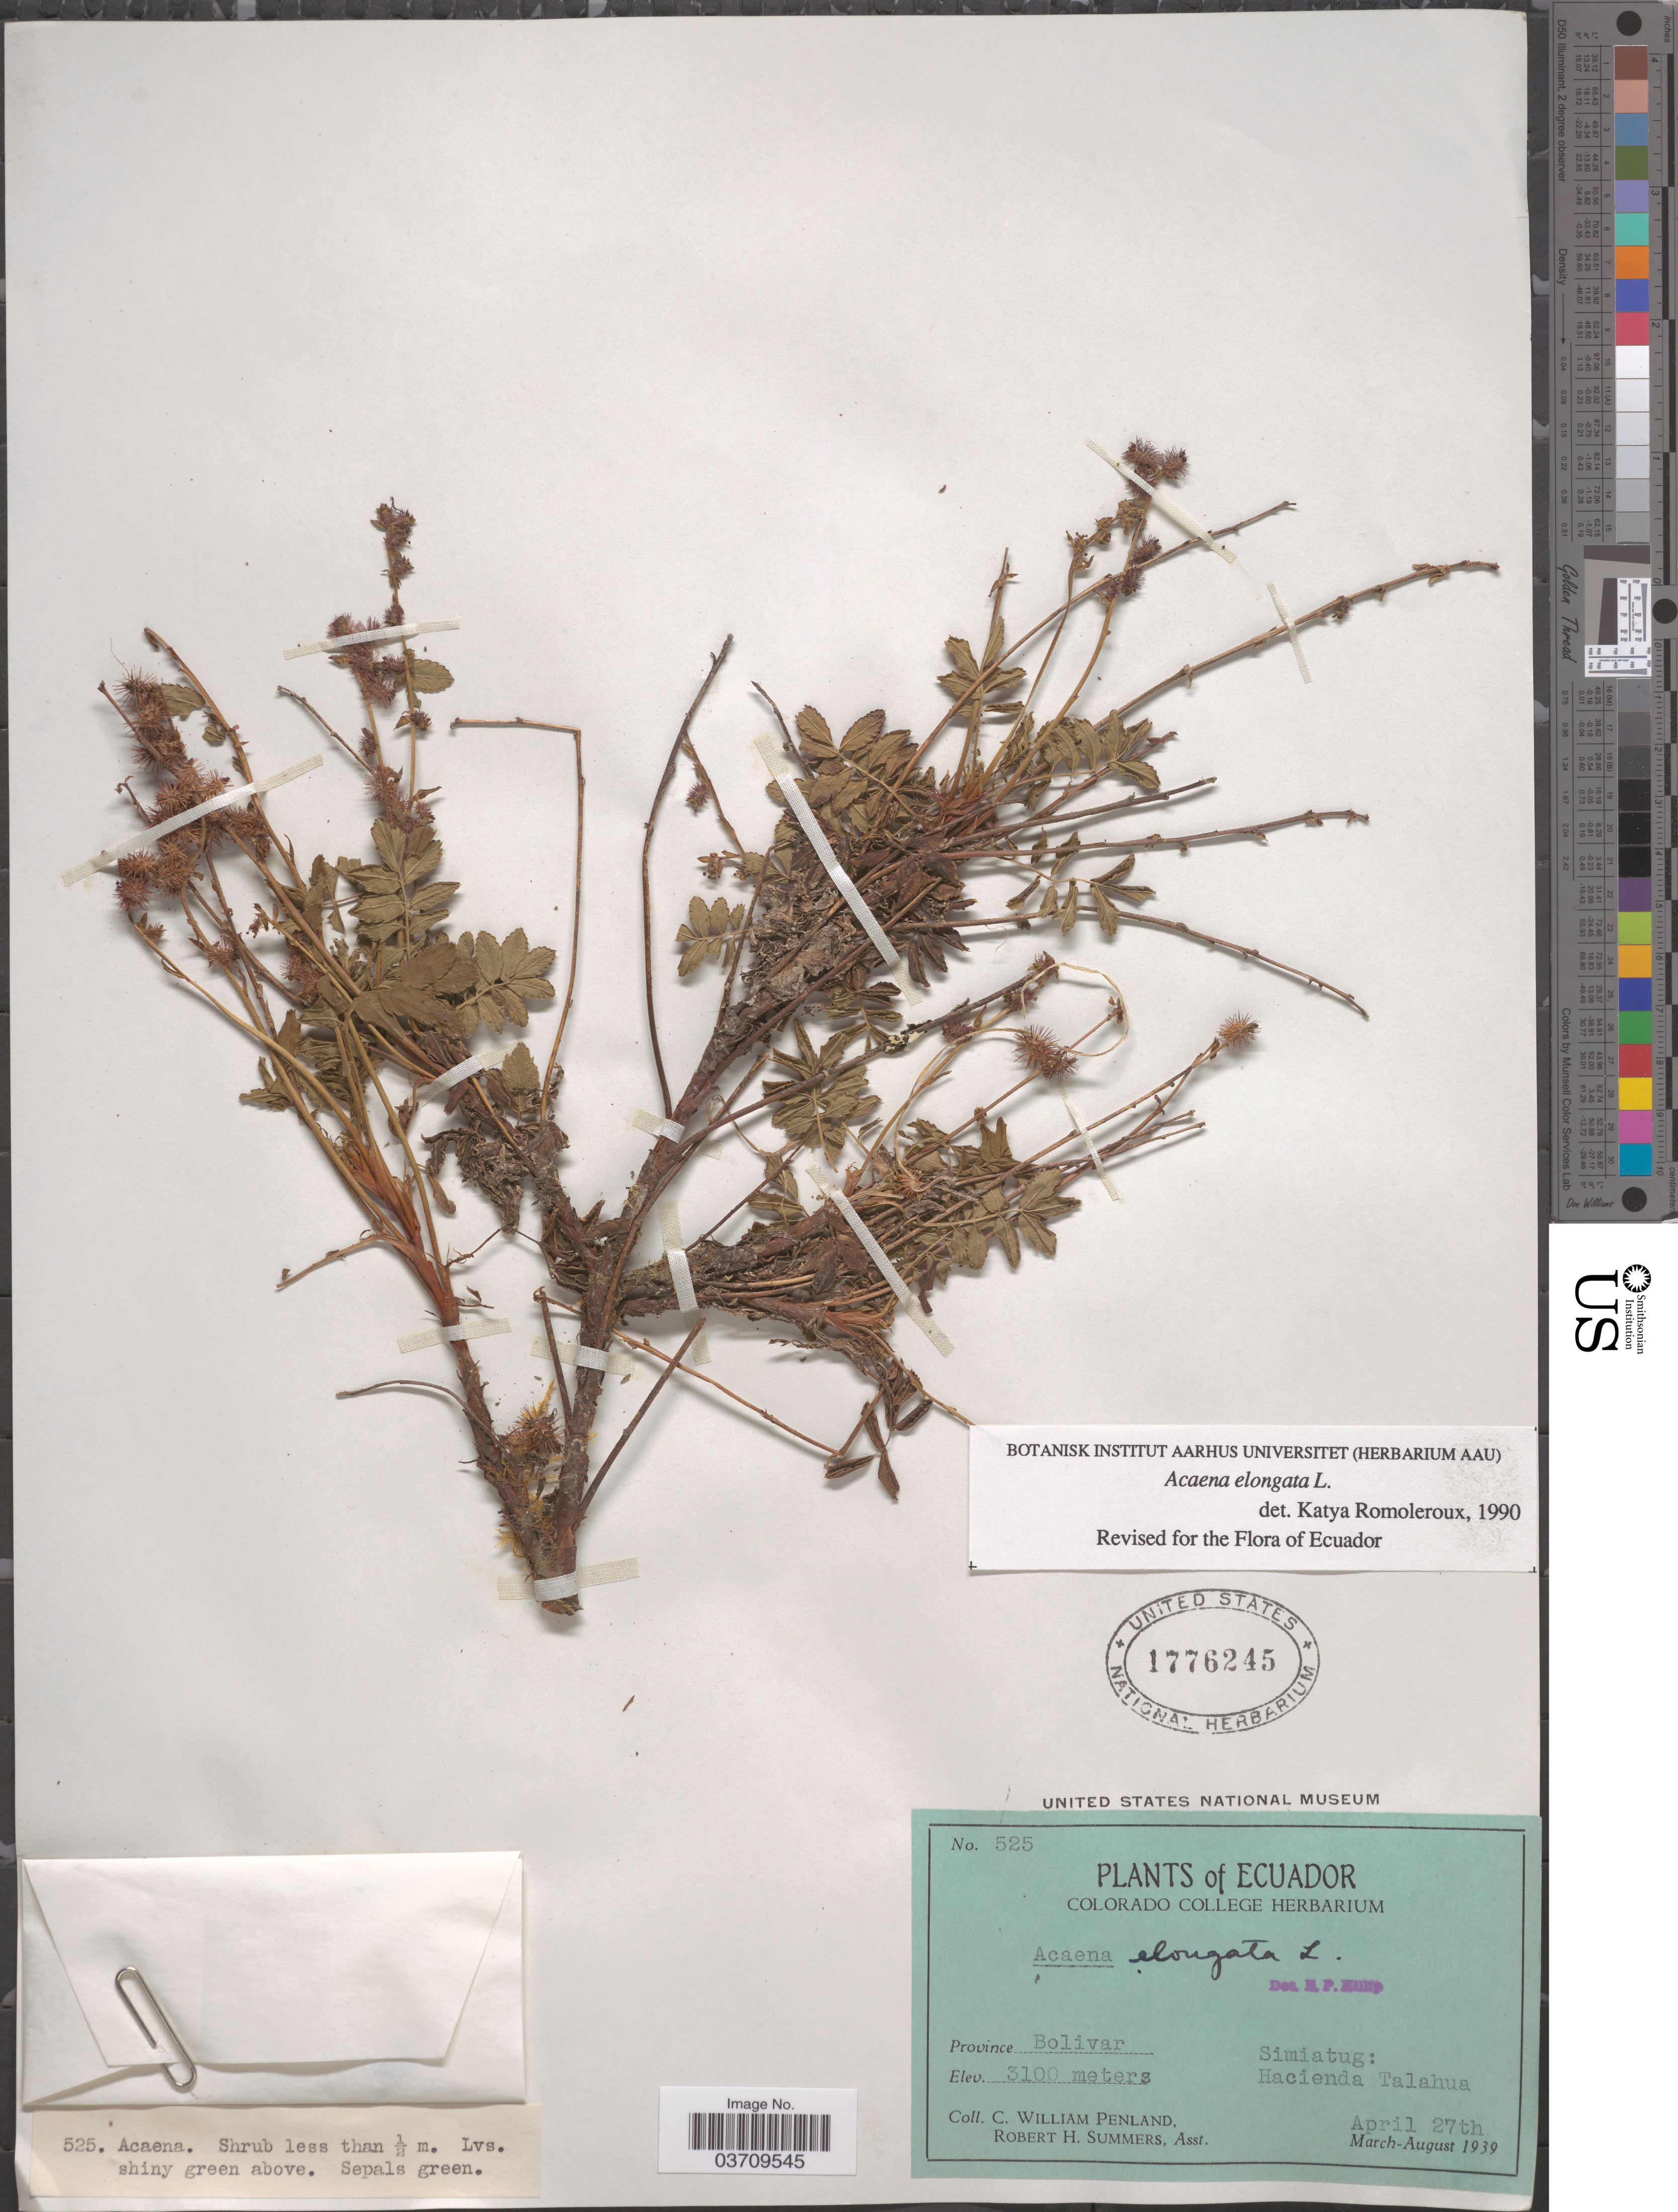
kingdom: Plantae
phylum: Tracheophyta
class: Magnoliopsida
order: Rosales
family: Rosaceae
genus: Acaena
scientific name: Acaena elongata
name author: L.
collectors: C. W. Penland & R. Summers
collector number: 525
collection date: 1939-04-27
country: Ecuador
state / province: Bolívar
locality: Simiatug: Hacienda Talahua.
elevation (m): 3100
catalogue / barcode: US 1776245